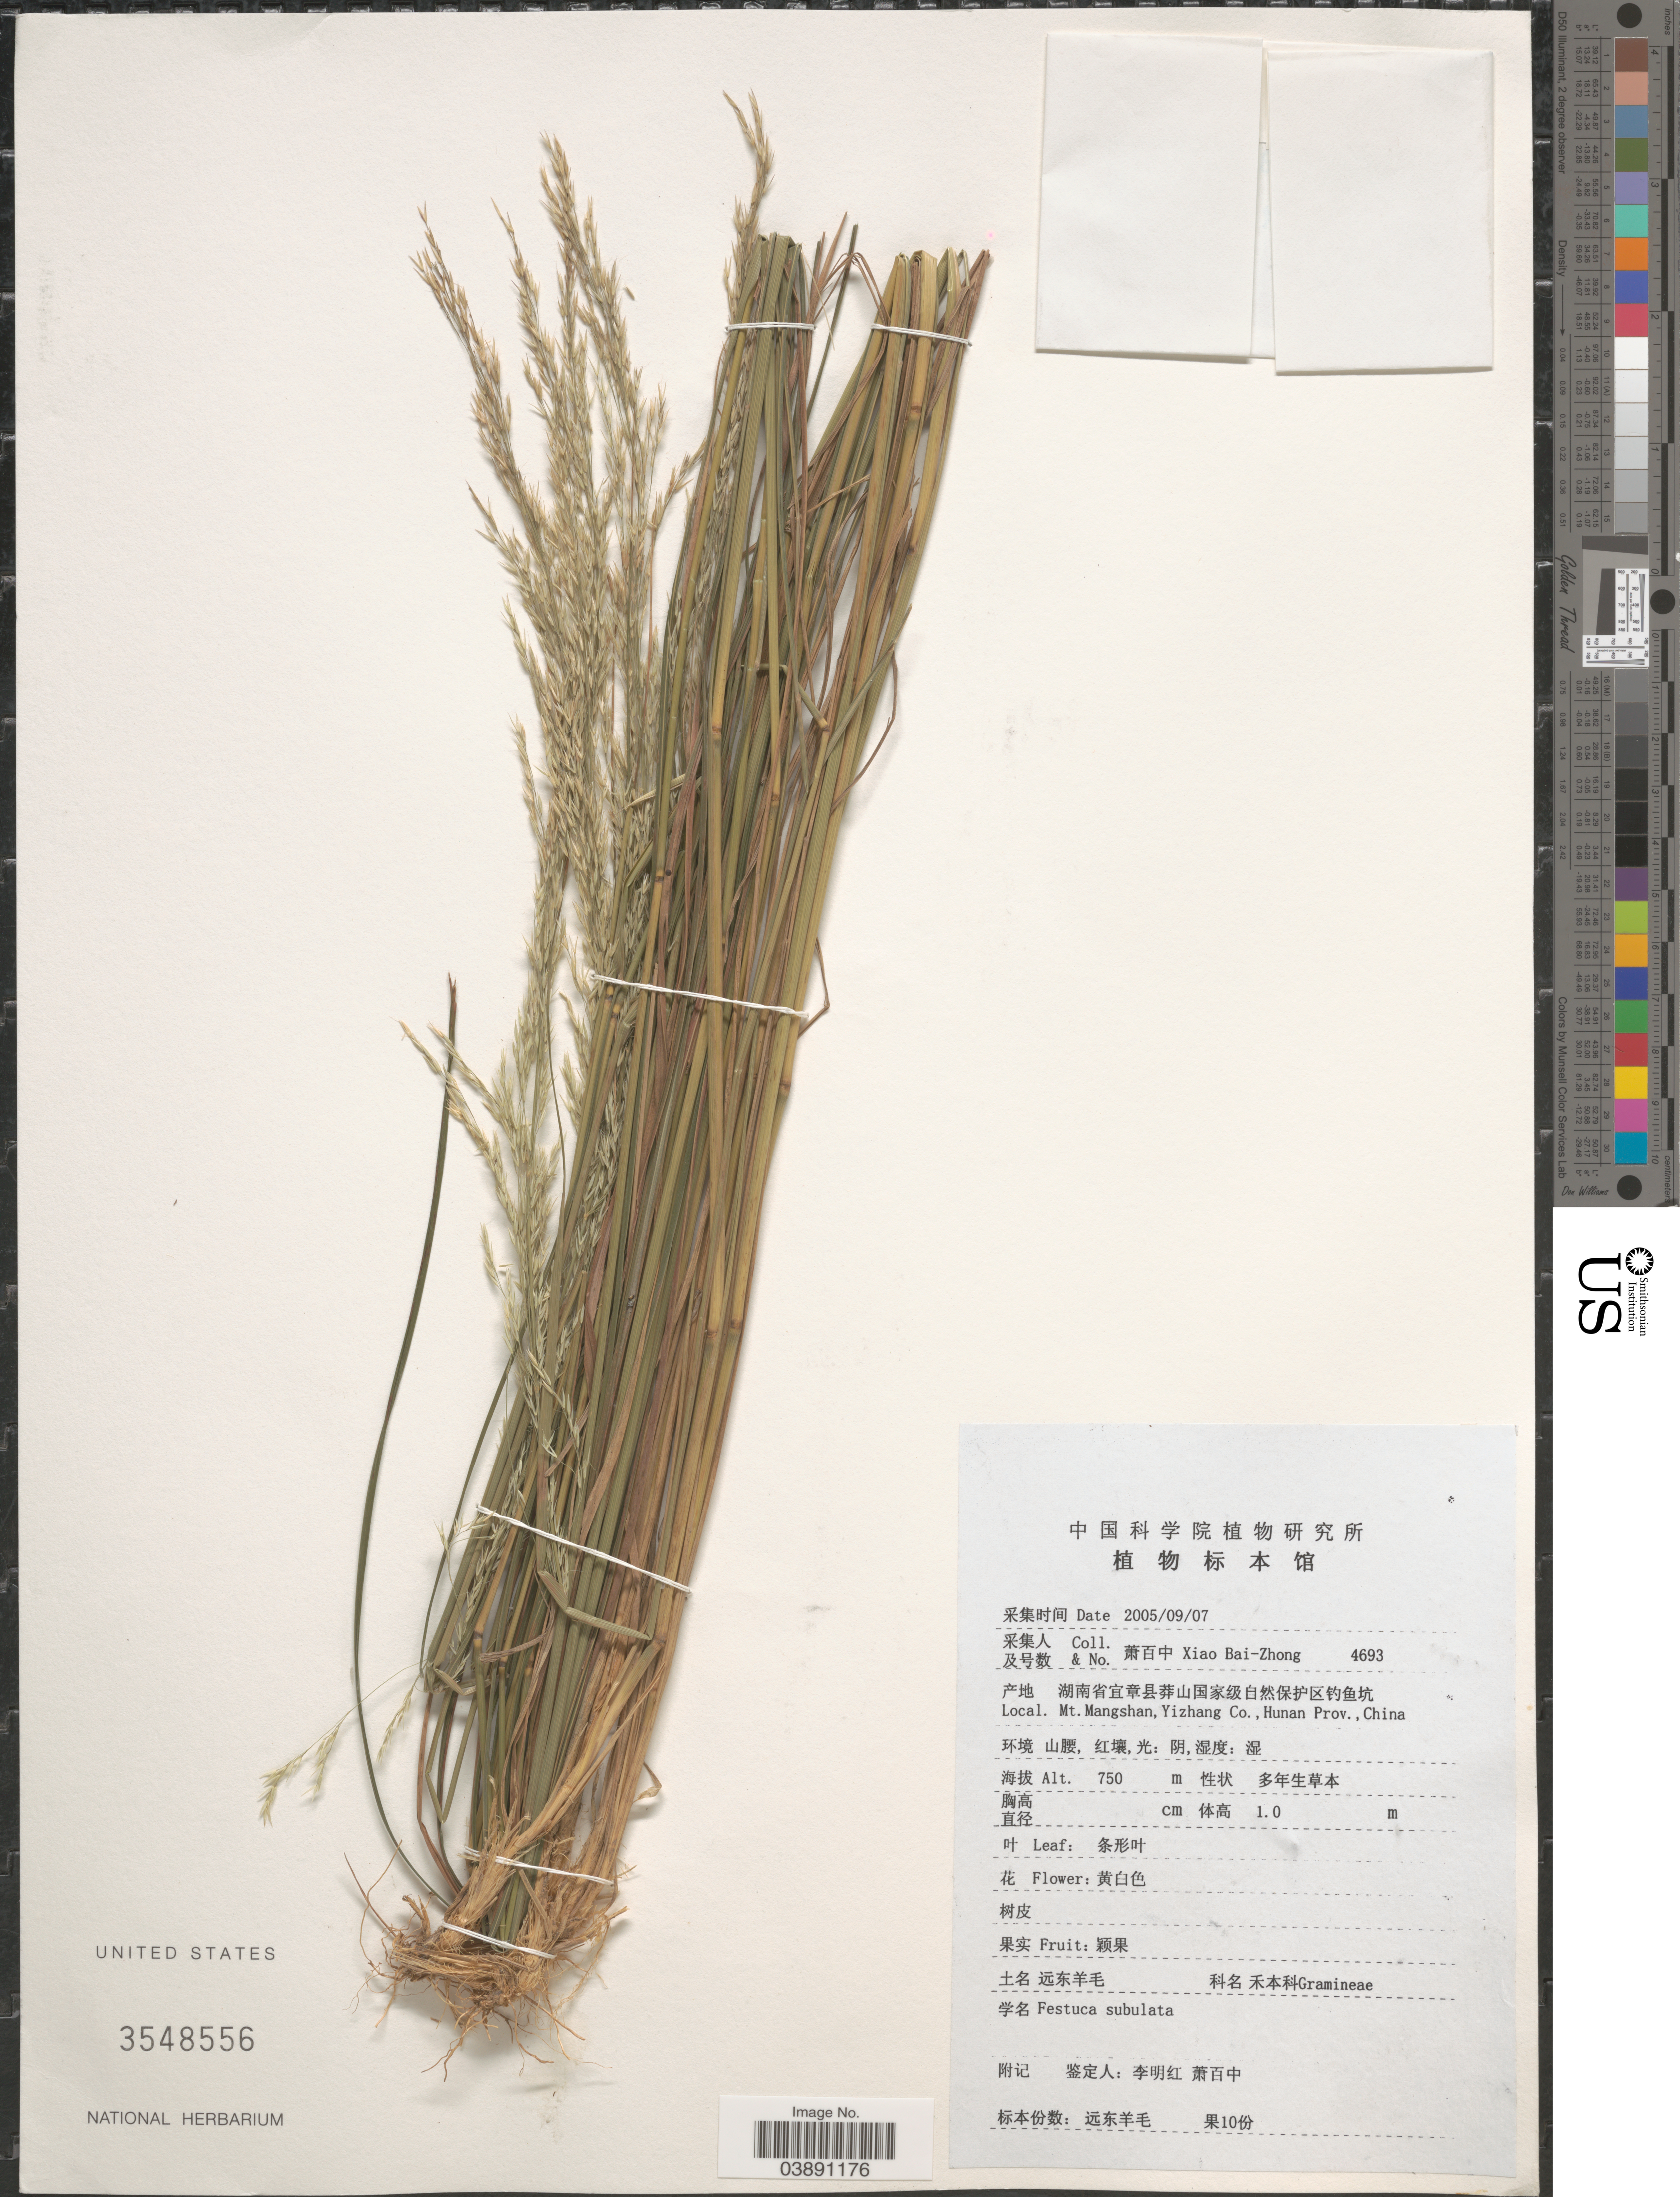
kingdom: Plantae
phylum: Tracheophyta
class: Liliopsida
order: Poales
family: Poaceae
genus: Festuca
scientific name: Festuca subulata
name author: Trin.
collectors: B. Z. Xiao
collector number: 4693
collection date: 2005-09-07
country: China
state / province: Hunan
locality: Mt. Mangshan, Yizhang Co.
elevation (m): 750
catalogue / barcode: US 3548556